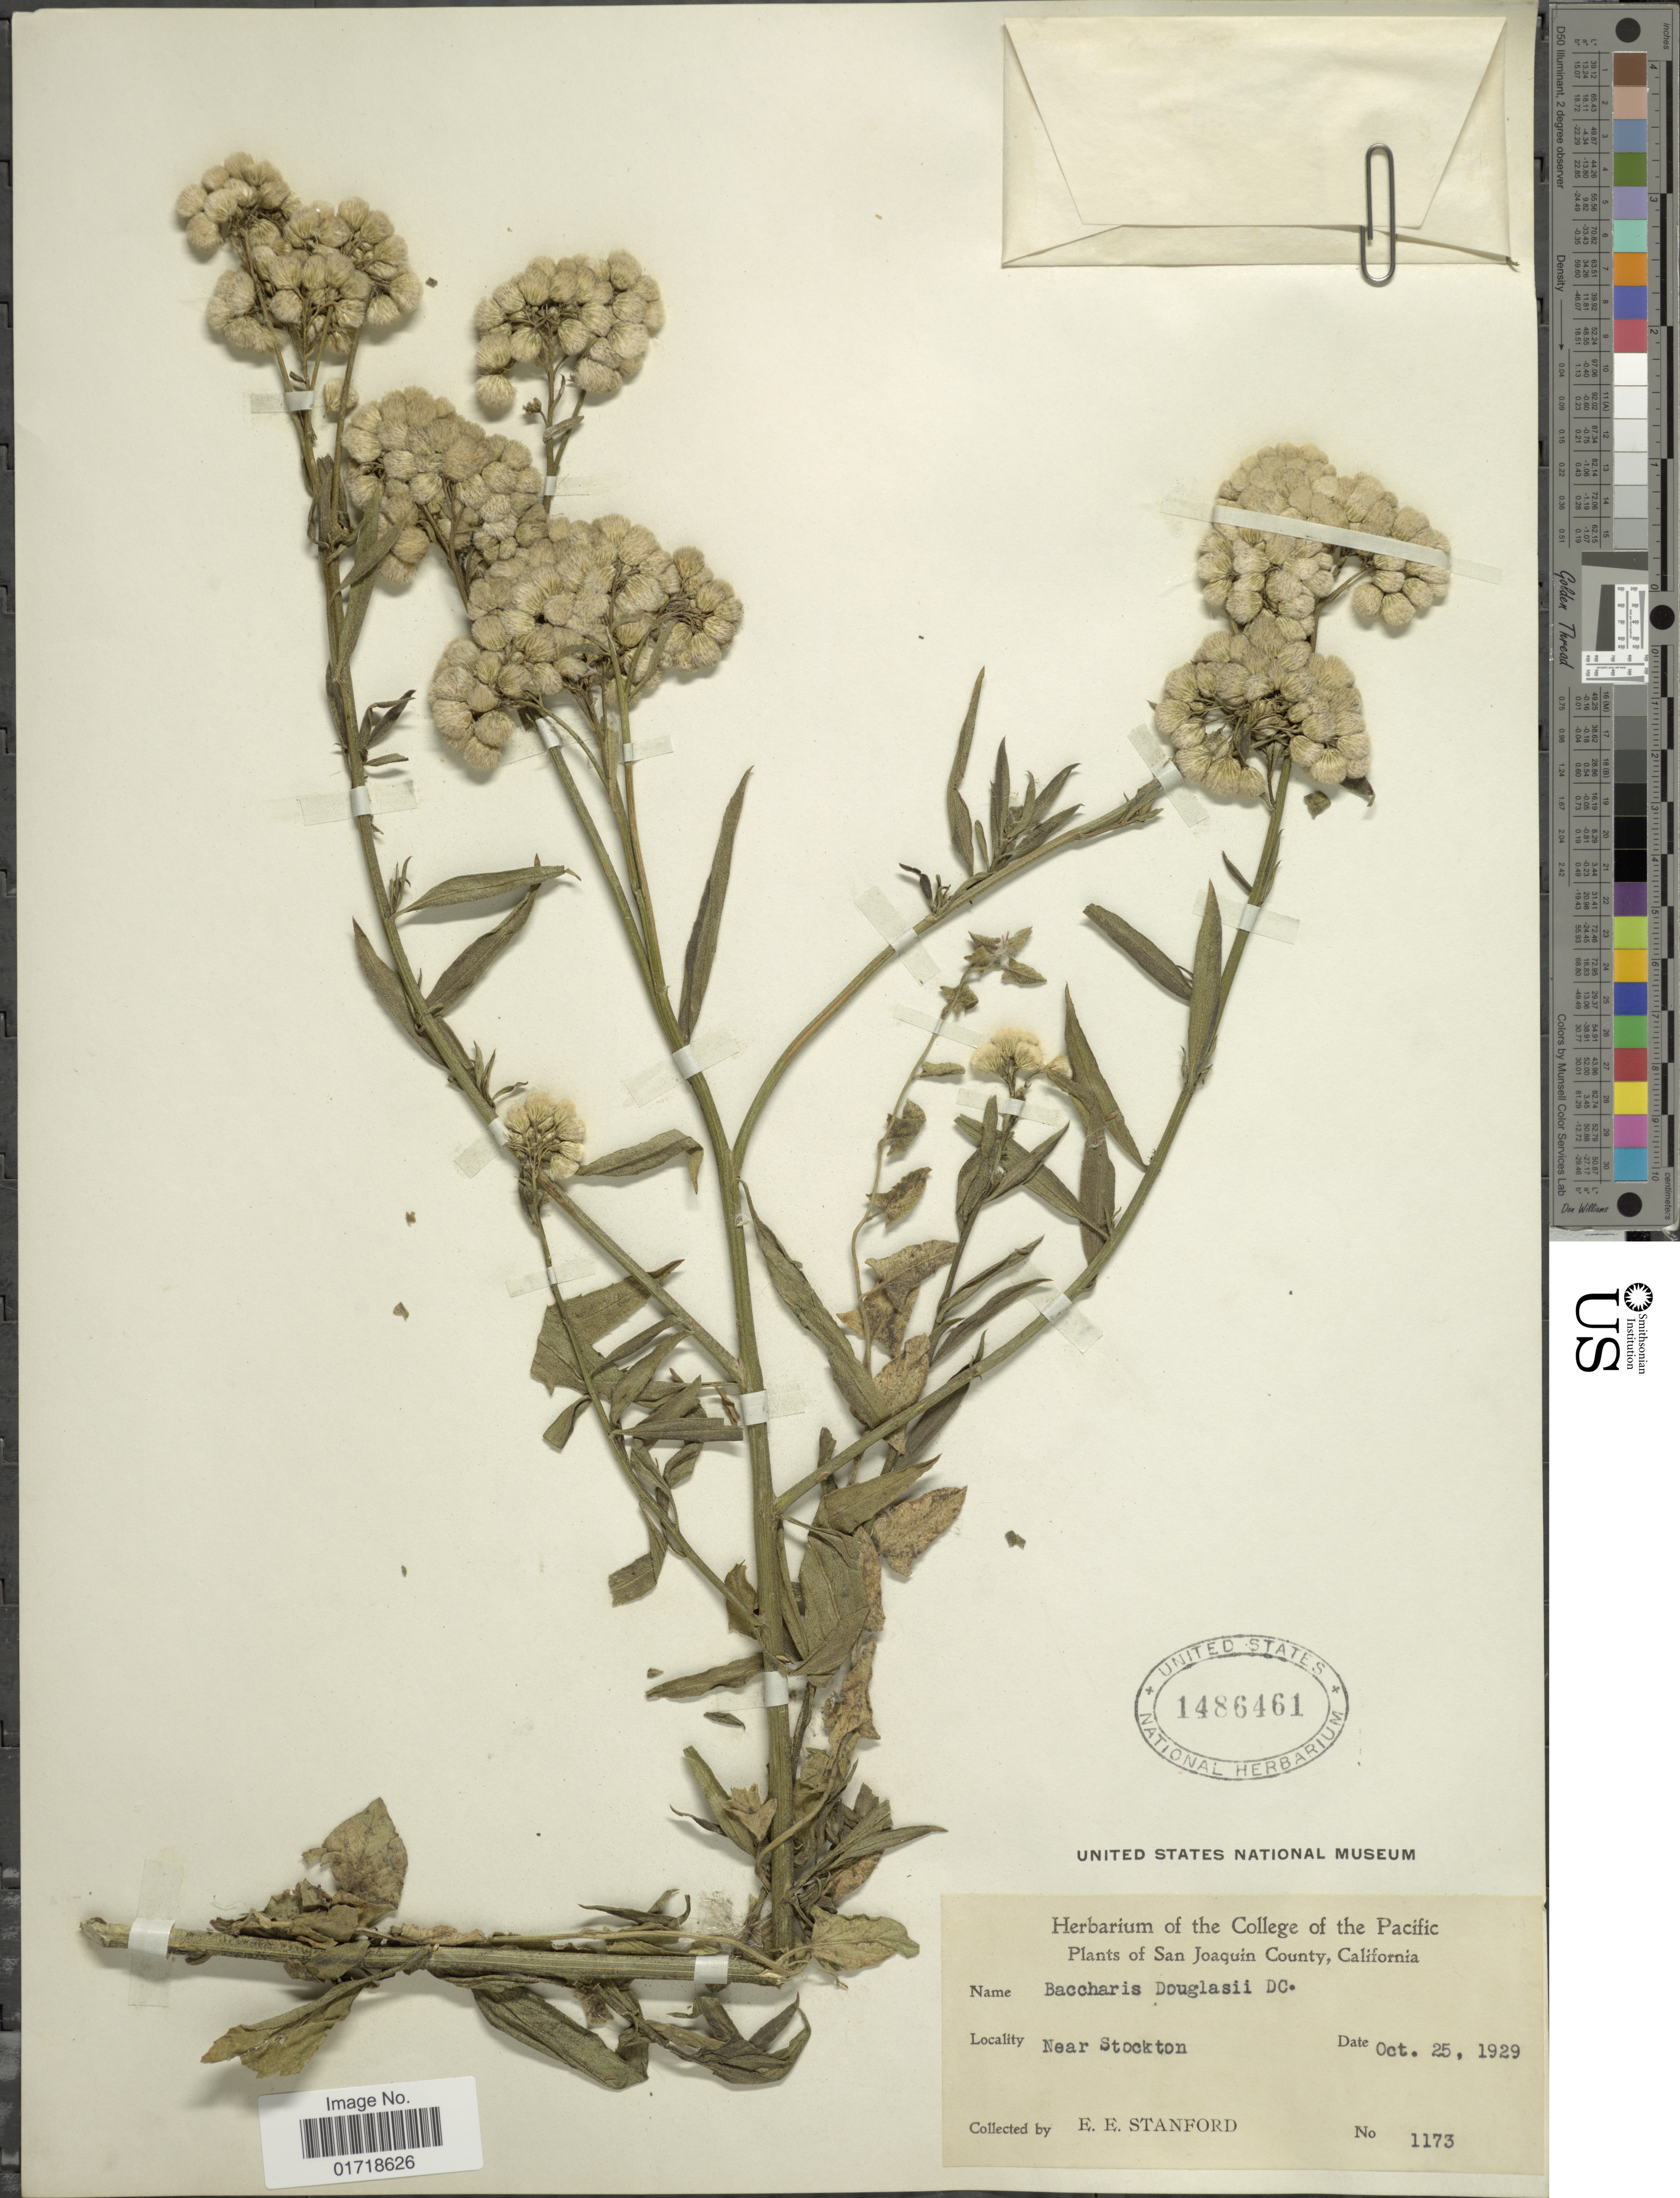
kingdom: Plantae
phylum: Tracheophyta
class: Magnoliopsida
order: Asterales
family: Asteraceae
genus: Baccharis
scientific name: Baccharis douglasii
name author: DC.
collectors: E. Standford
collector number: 1173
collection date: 1929-10-25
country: United States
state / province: California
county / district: San Joaquin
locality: San of San Joaquin County California, near Stockton.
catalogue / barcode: US 1486461